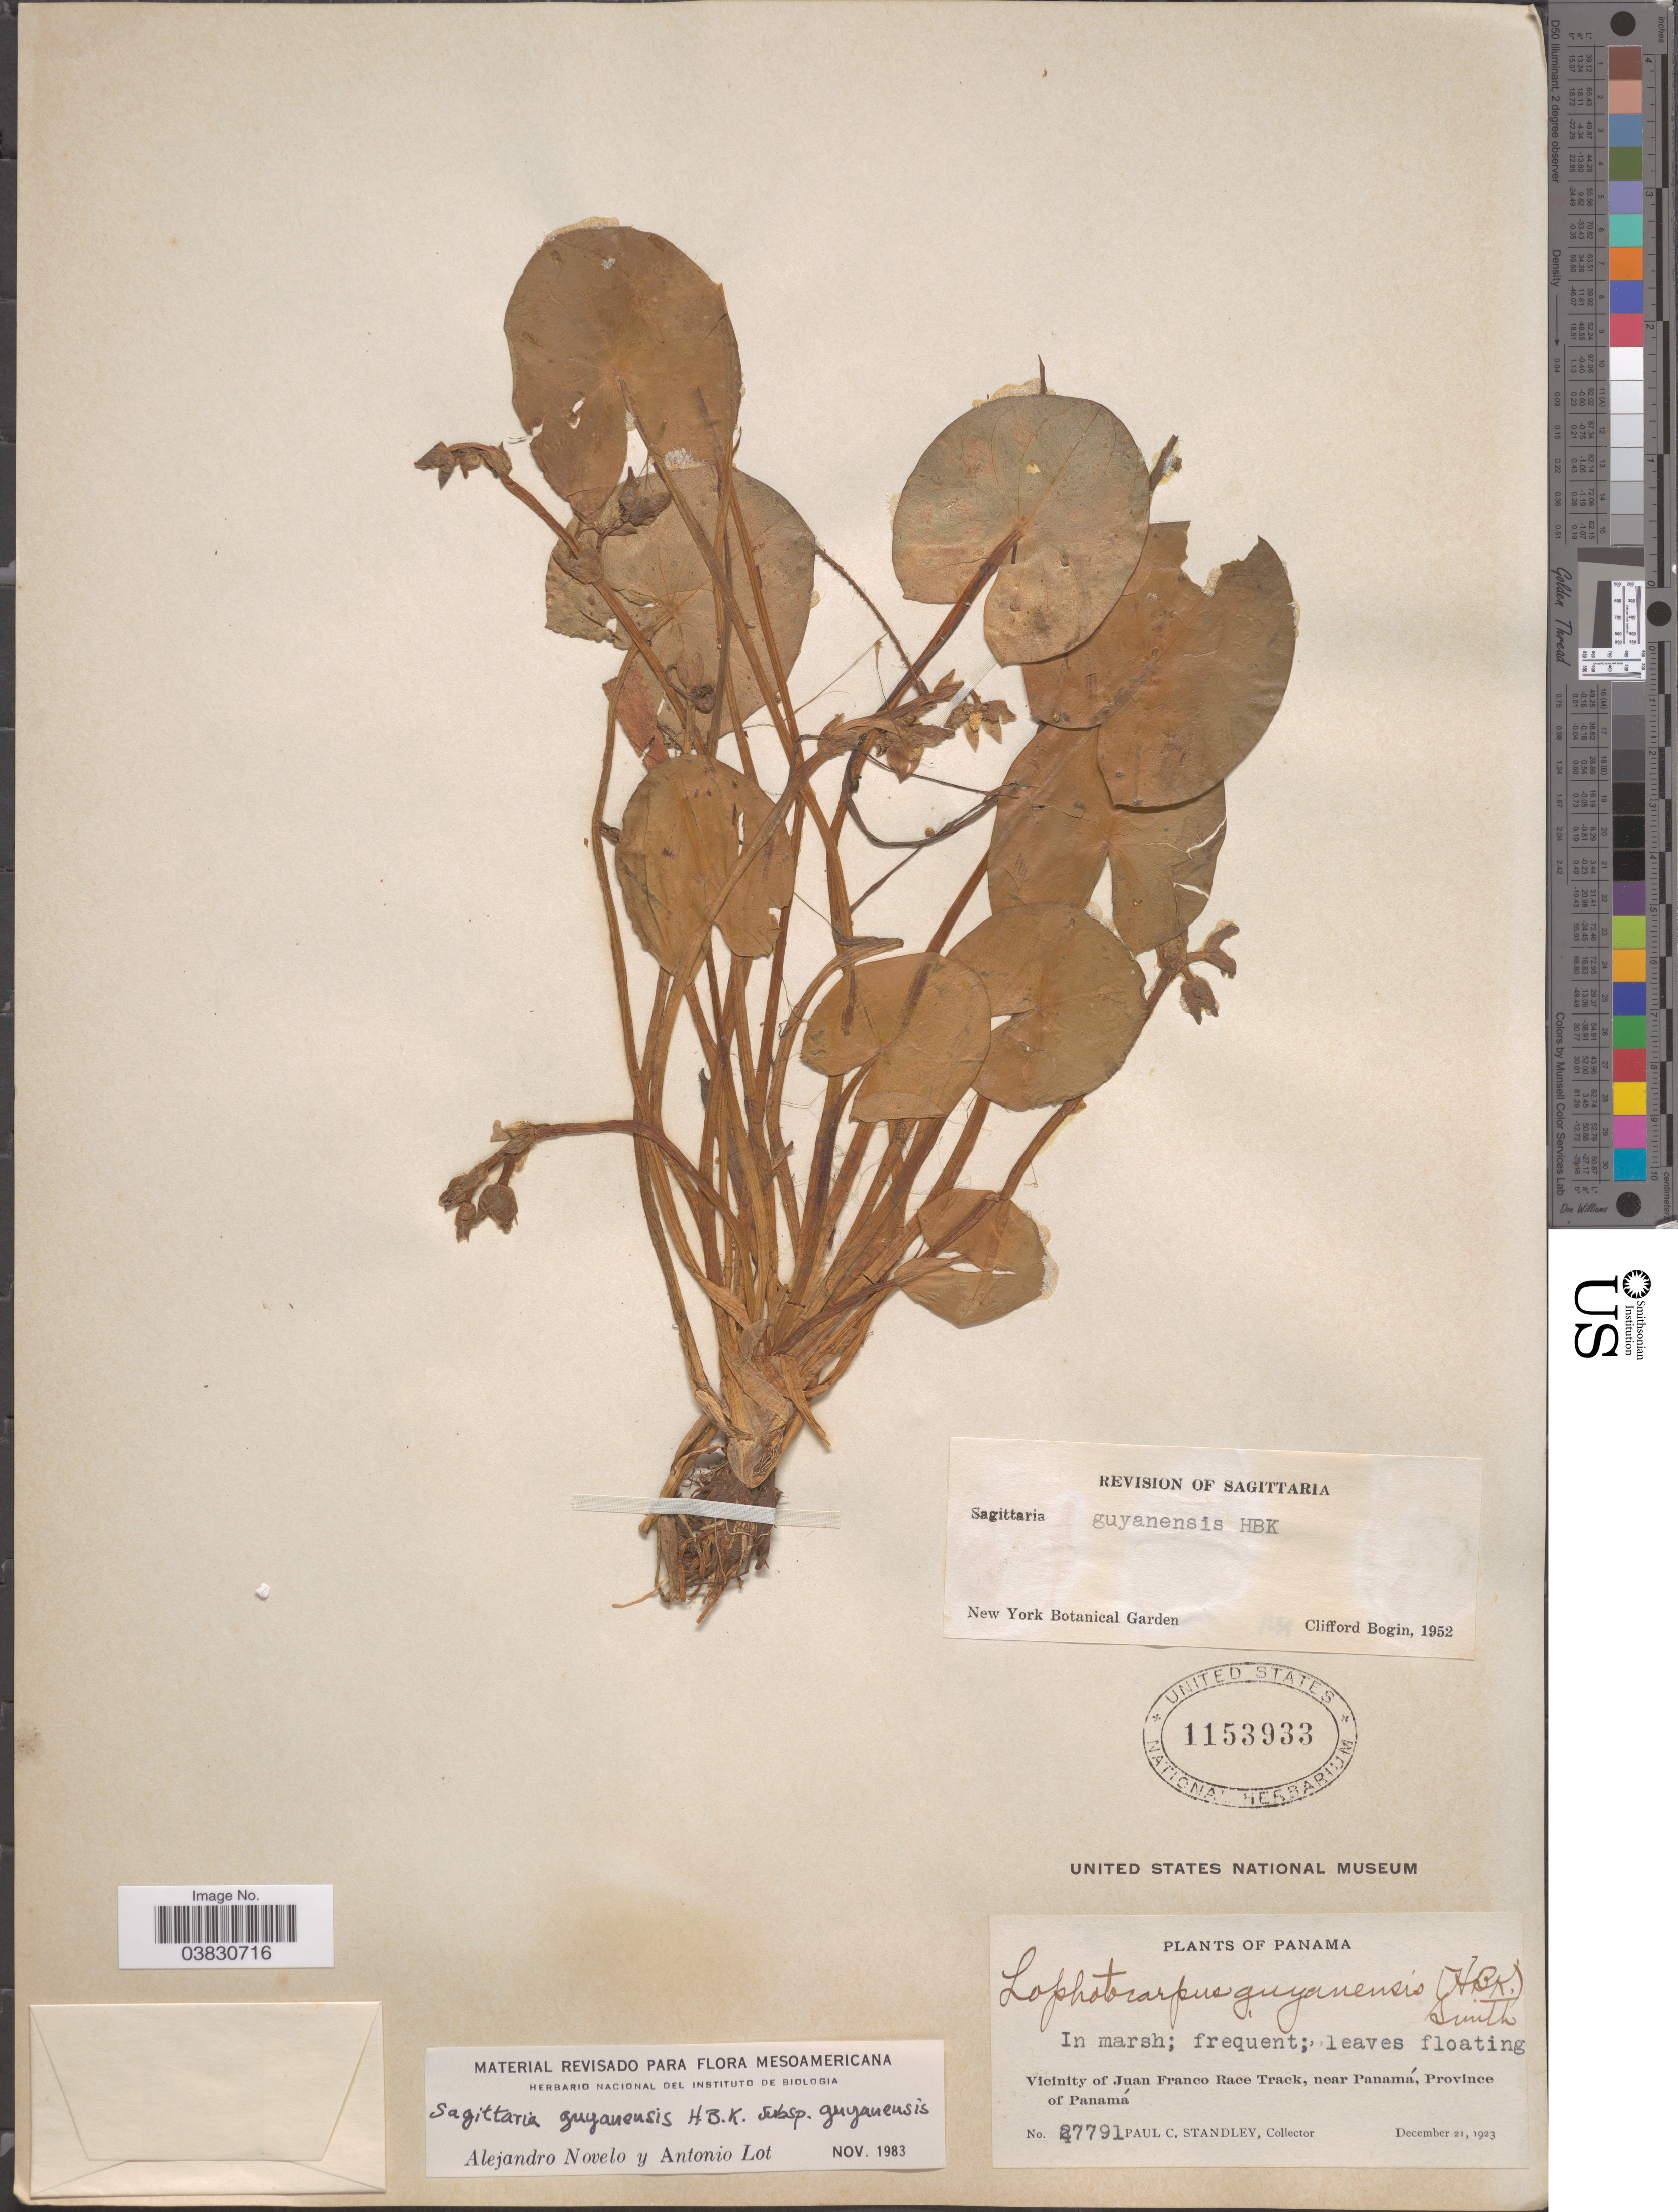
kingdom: Plantae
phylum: Tracheophyta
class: Liliopsida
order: Alismatales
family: Alismataceae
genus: Sagittaria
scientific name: Sagittaria guayanensis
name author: Kunth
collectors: P. C. Standley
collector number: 27791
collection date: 1923-12-21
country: Panama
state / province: Panamá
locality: Vicinity of Juan Franco Race Track, near Panamá.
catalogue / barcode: US 1153933